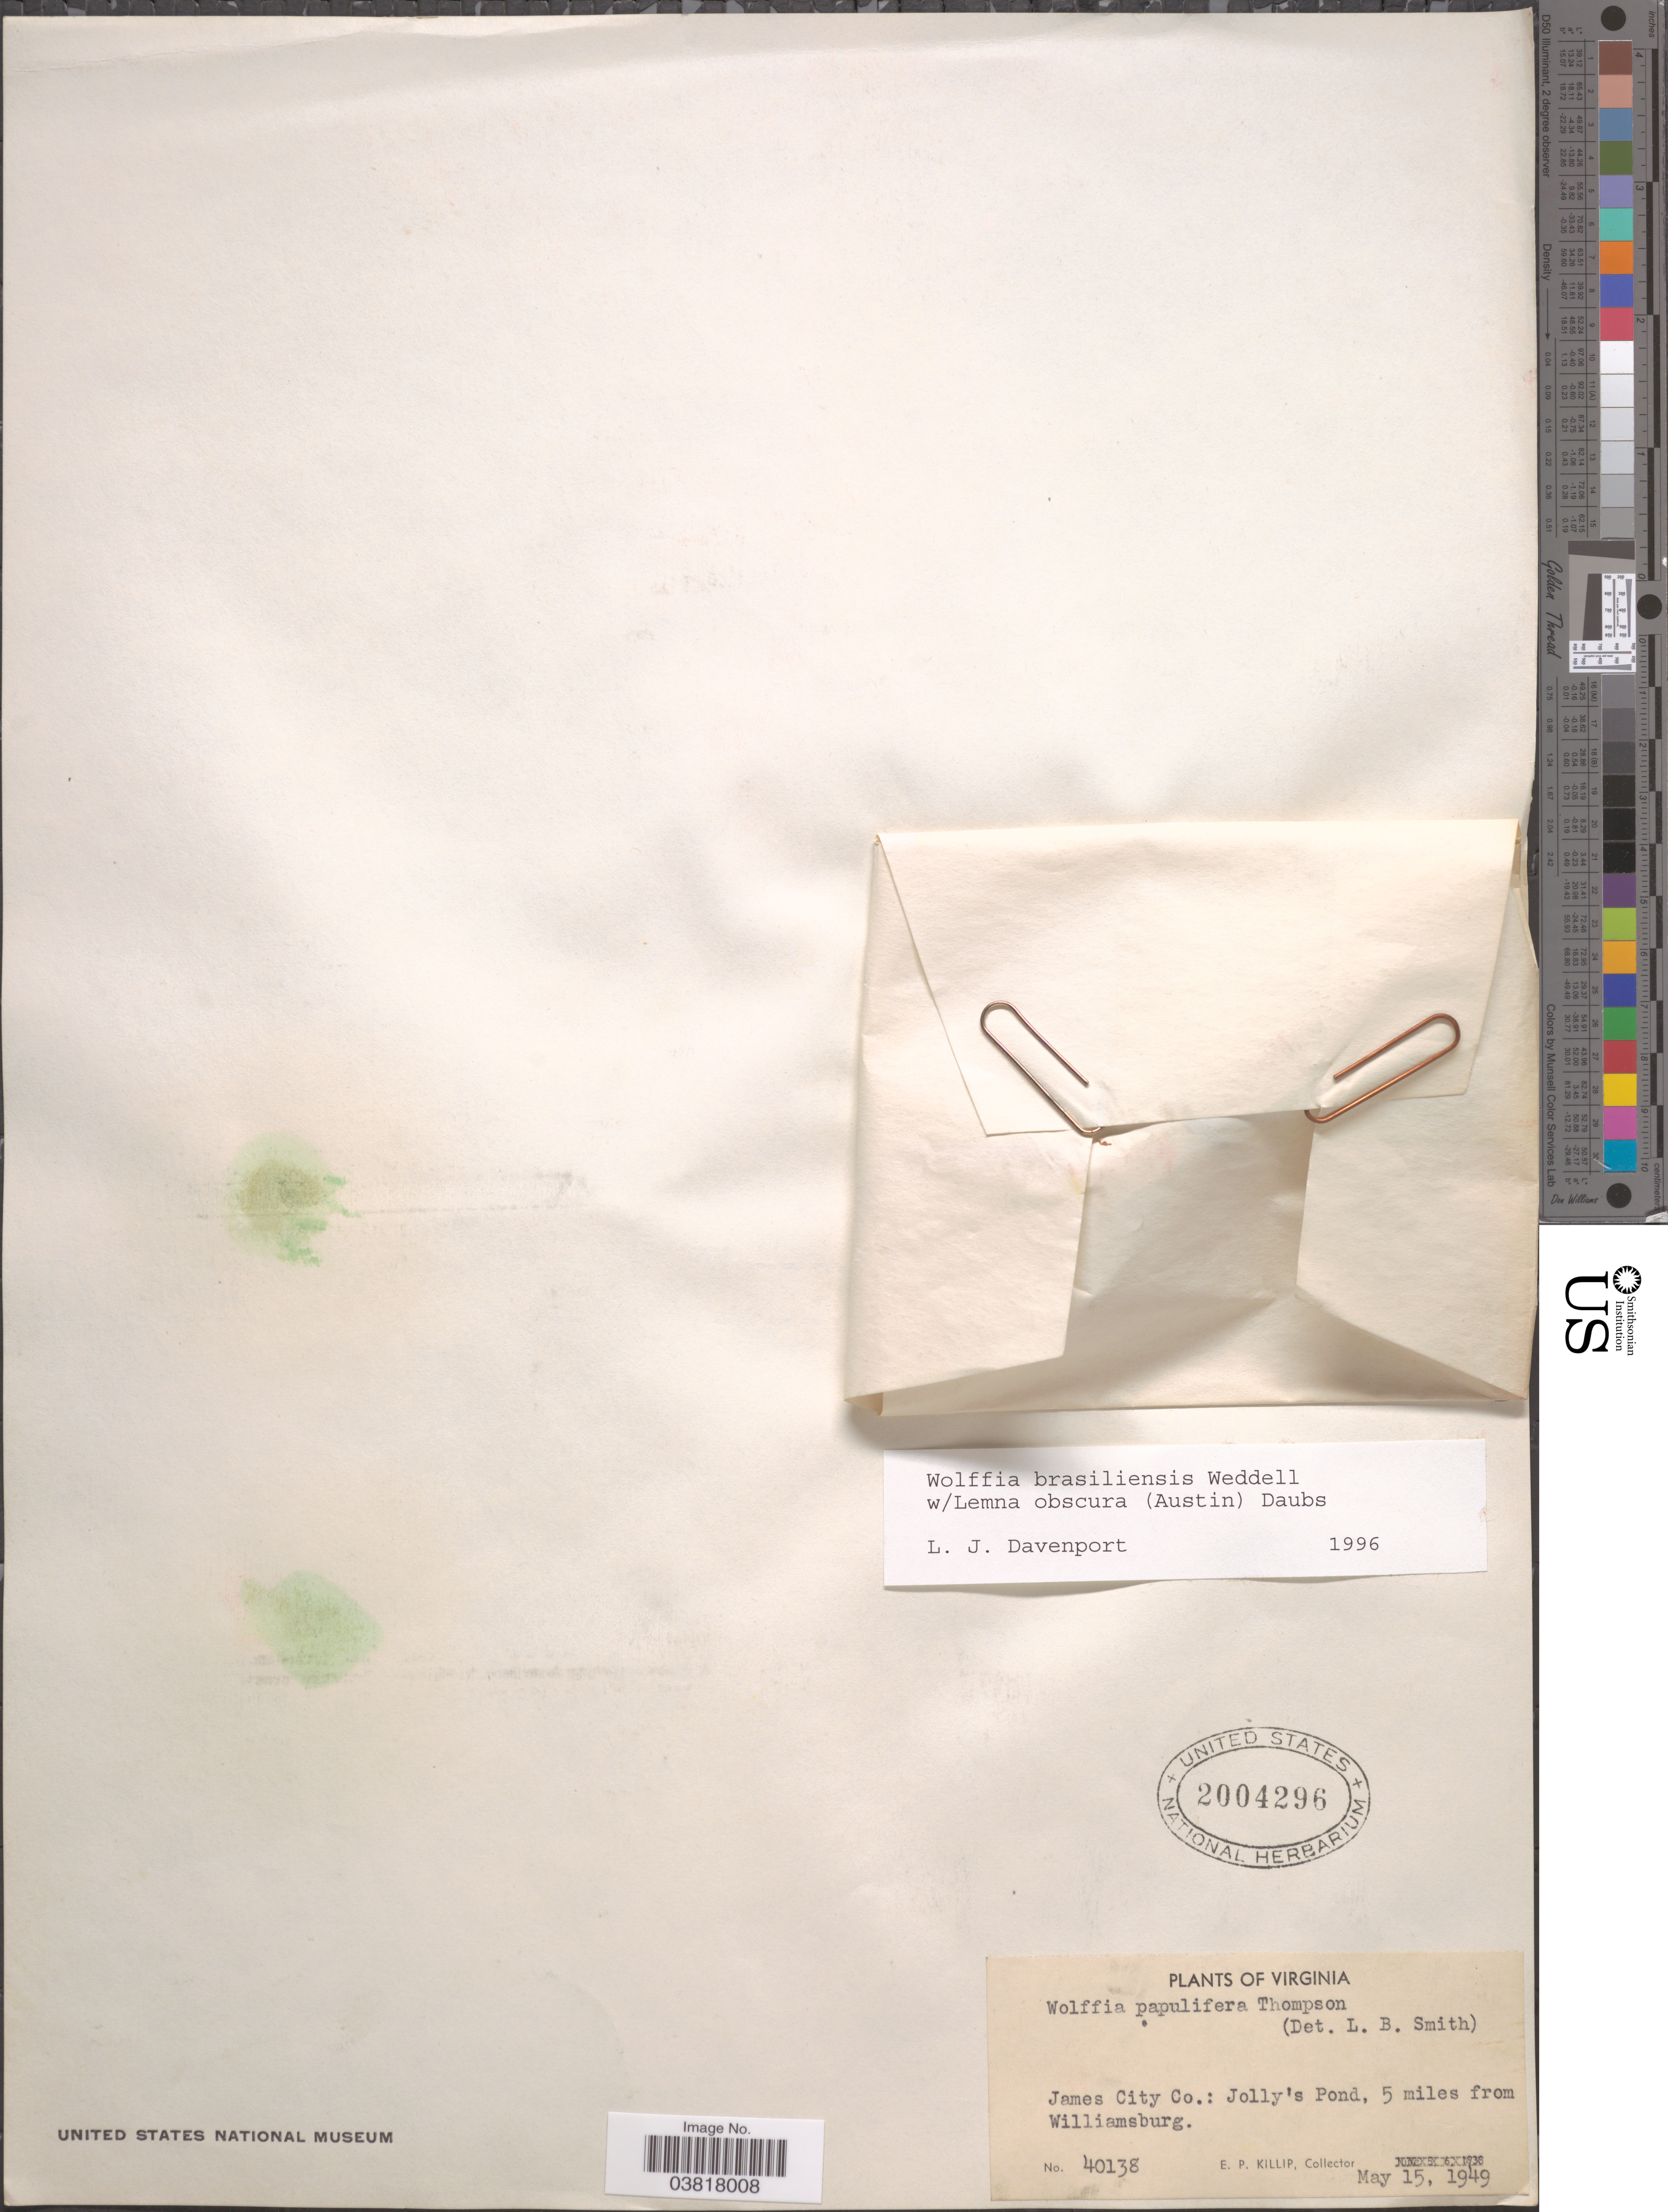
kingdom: Plantae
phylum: Tracheophyta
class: Liliopsida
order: Alismatales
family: Araceae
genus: Wolffia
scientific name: Wolffia brasiliensis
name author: Wedd.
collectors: E. P. Killip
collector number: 40138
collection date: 1949-05-15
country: United States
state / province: Virginia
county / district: James City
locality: James City Co.: Jolly's Pond, 5 miles from Williamsburg.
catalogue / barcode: US 2004296